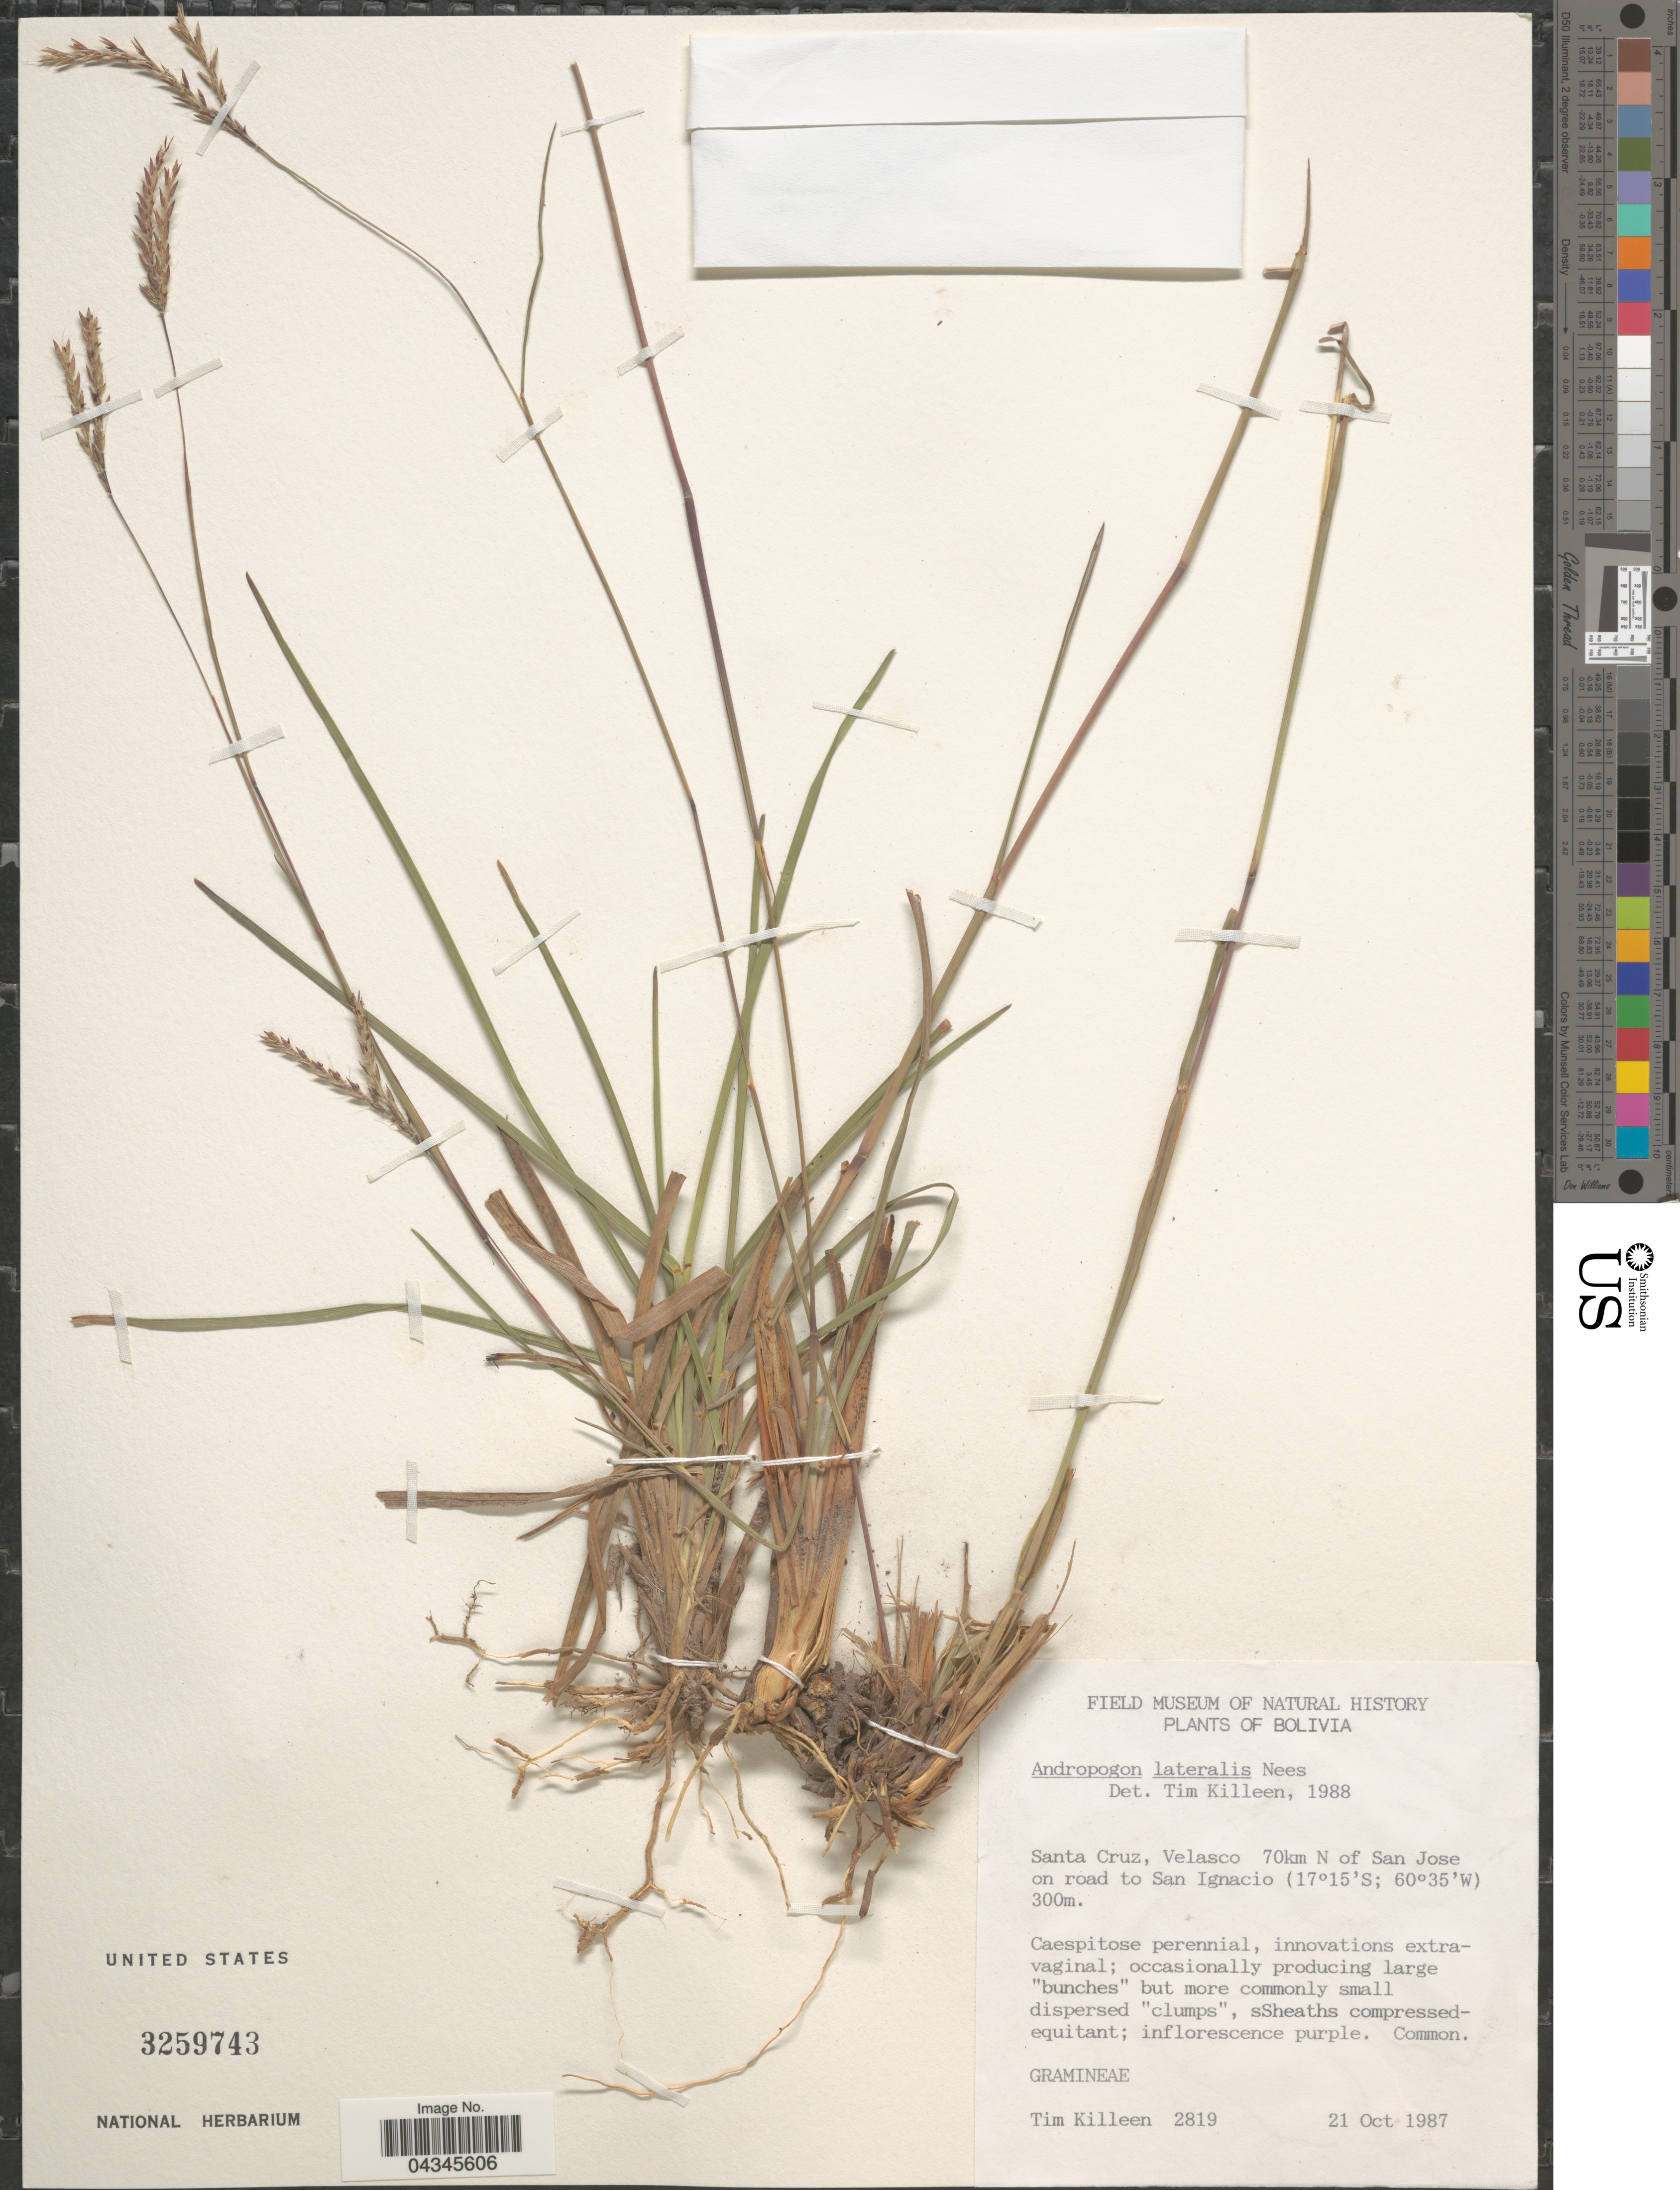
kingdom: Plantae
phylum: Tracheophyta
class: Liliopsida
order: Poales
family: Poaceae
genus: Andropogon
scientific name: Andropogon lateralis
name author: Nees in Mart.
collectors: T. J. Killeen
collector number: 2819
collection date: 1987-10-21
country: Bolivia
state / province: Santa Cruz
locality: Velasco 70km N of San Jose on road to San Ignacio.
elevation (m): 300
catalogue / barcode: US 3259743